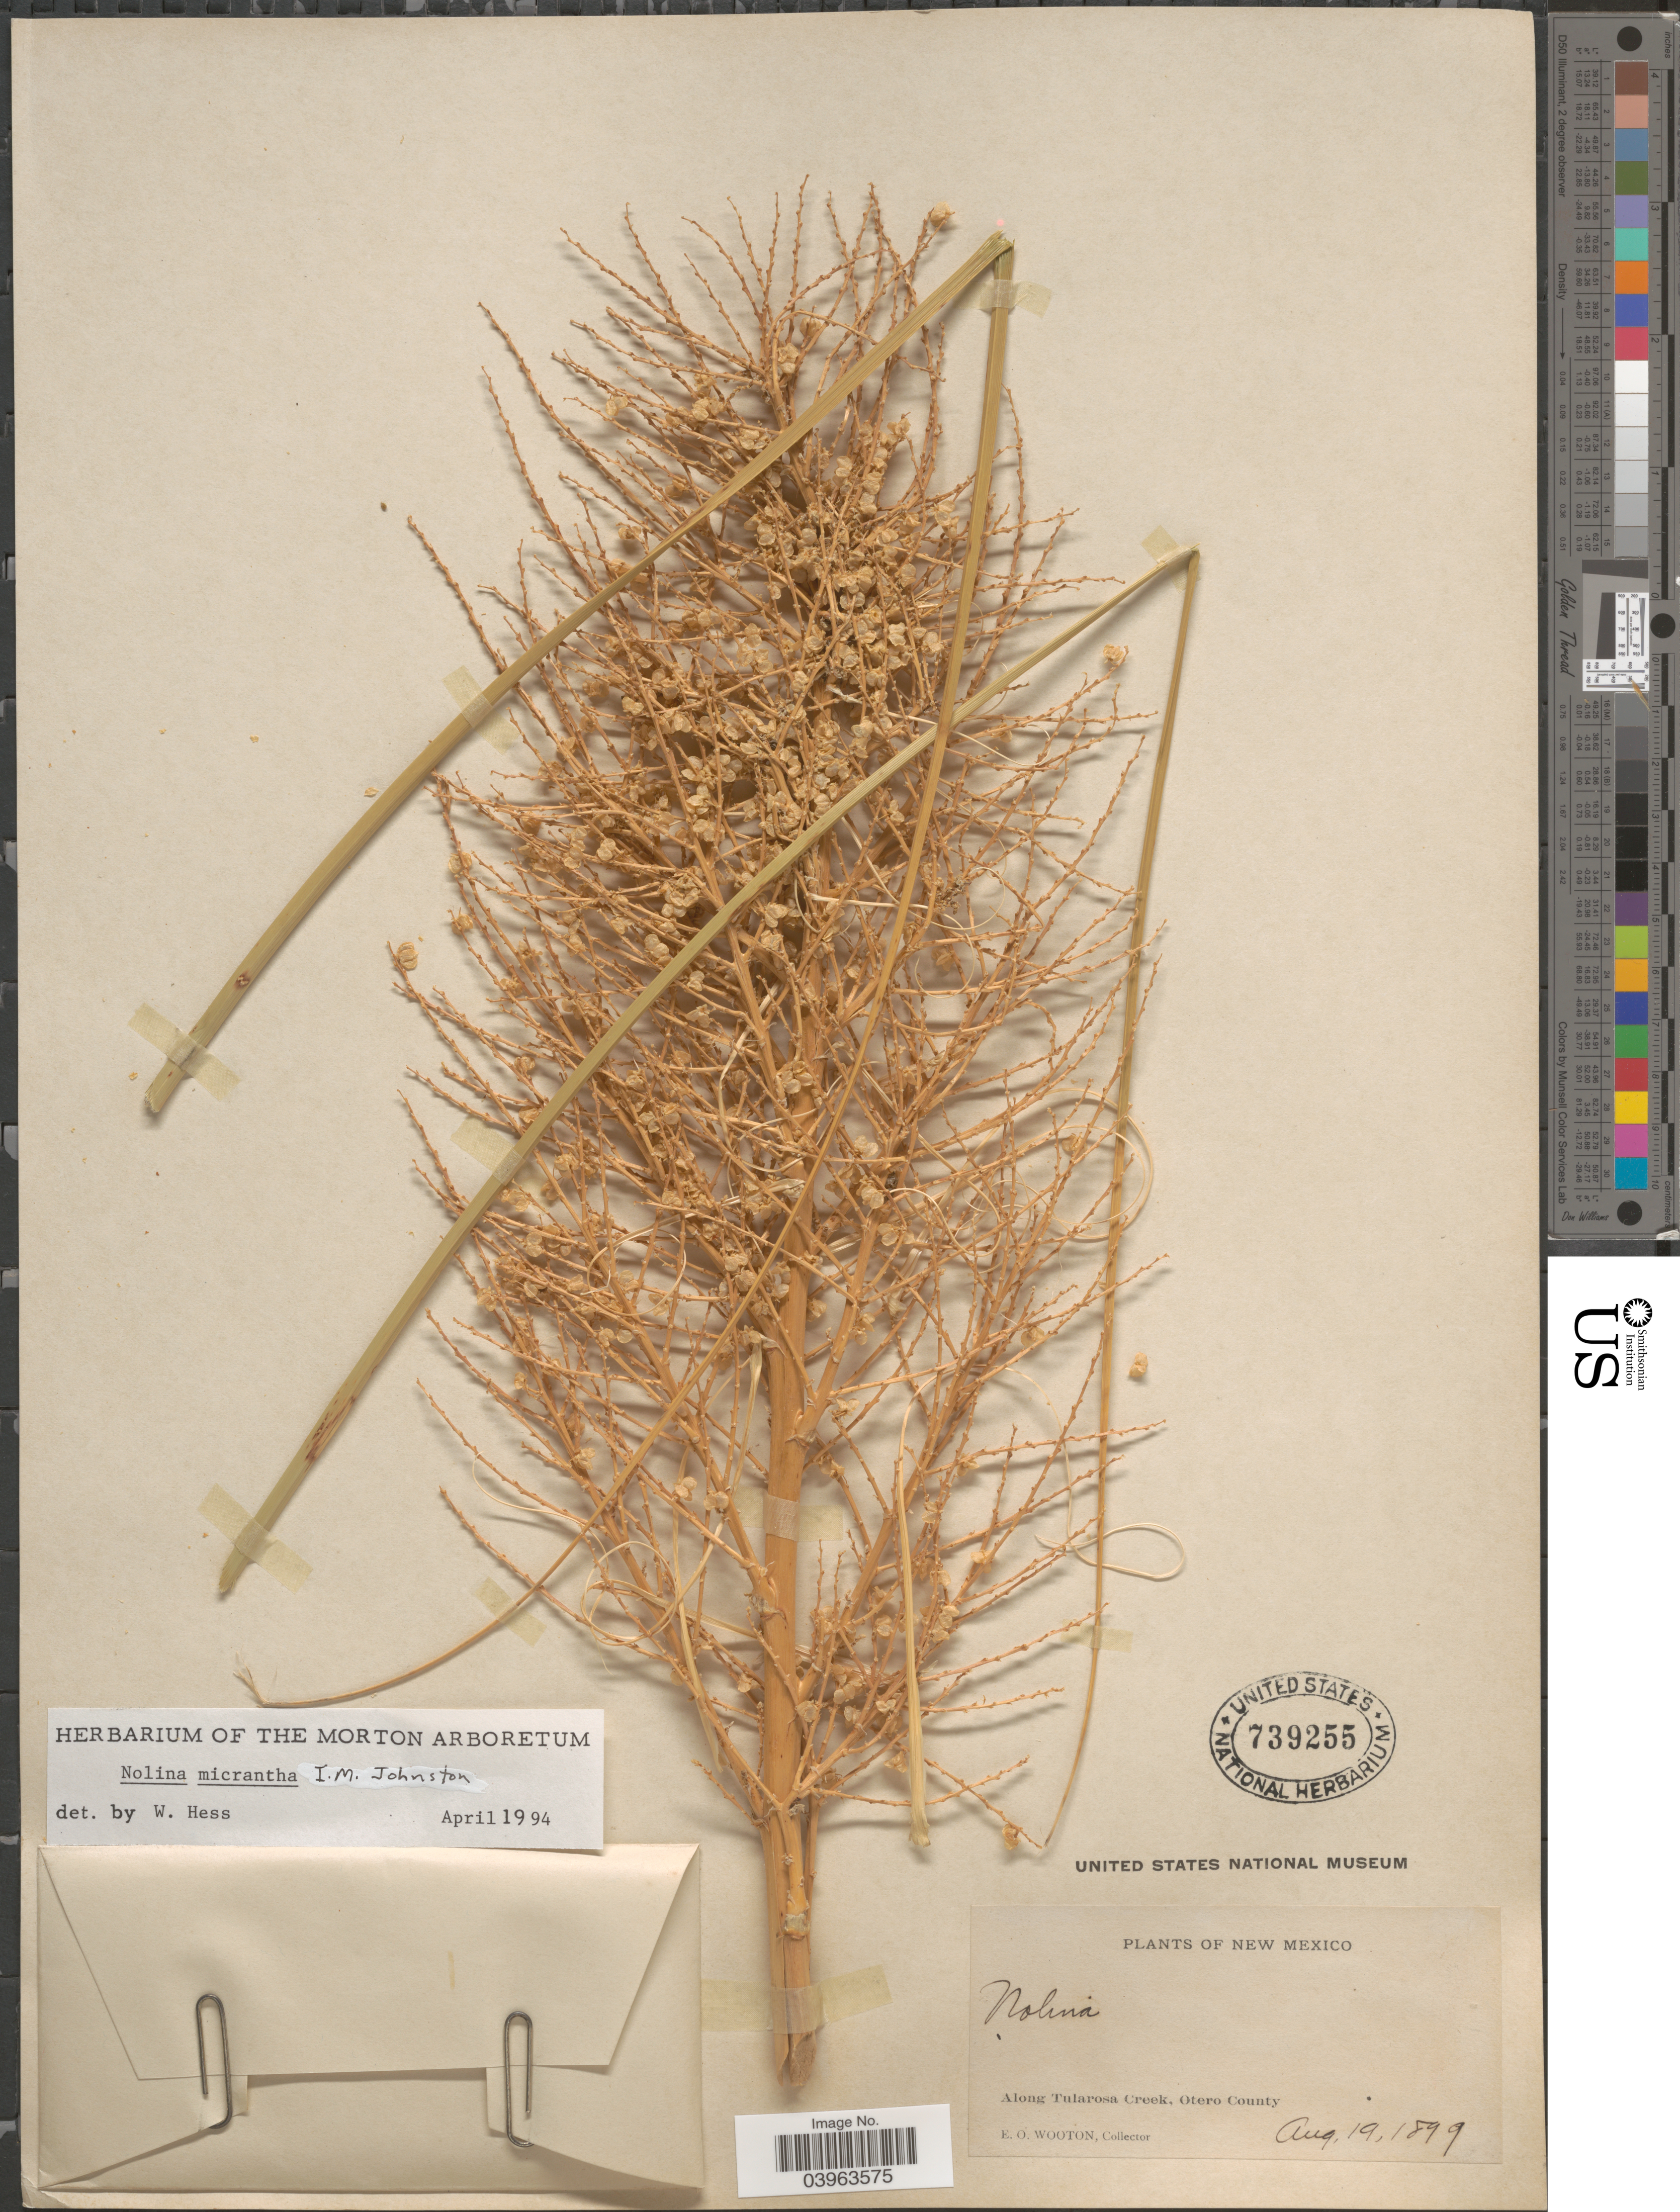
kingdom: Plantae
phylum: Tracheophyta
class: Liliopsida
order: Asparagales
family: Asparagaceae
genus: Nolina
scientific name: Nolina micrantha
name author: I.M. Johnst.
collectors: E. O. Wooton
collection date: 1899-08-19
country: United States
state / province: New Mexico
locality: Along Tularosa Creek, Otero County.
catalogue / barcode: US 739255